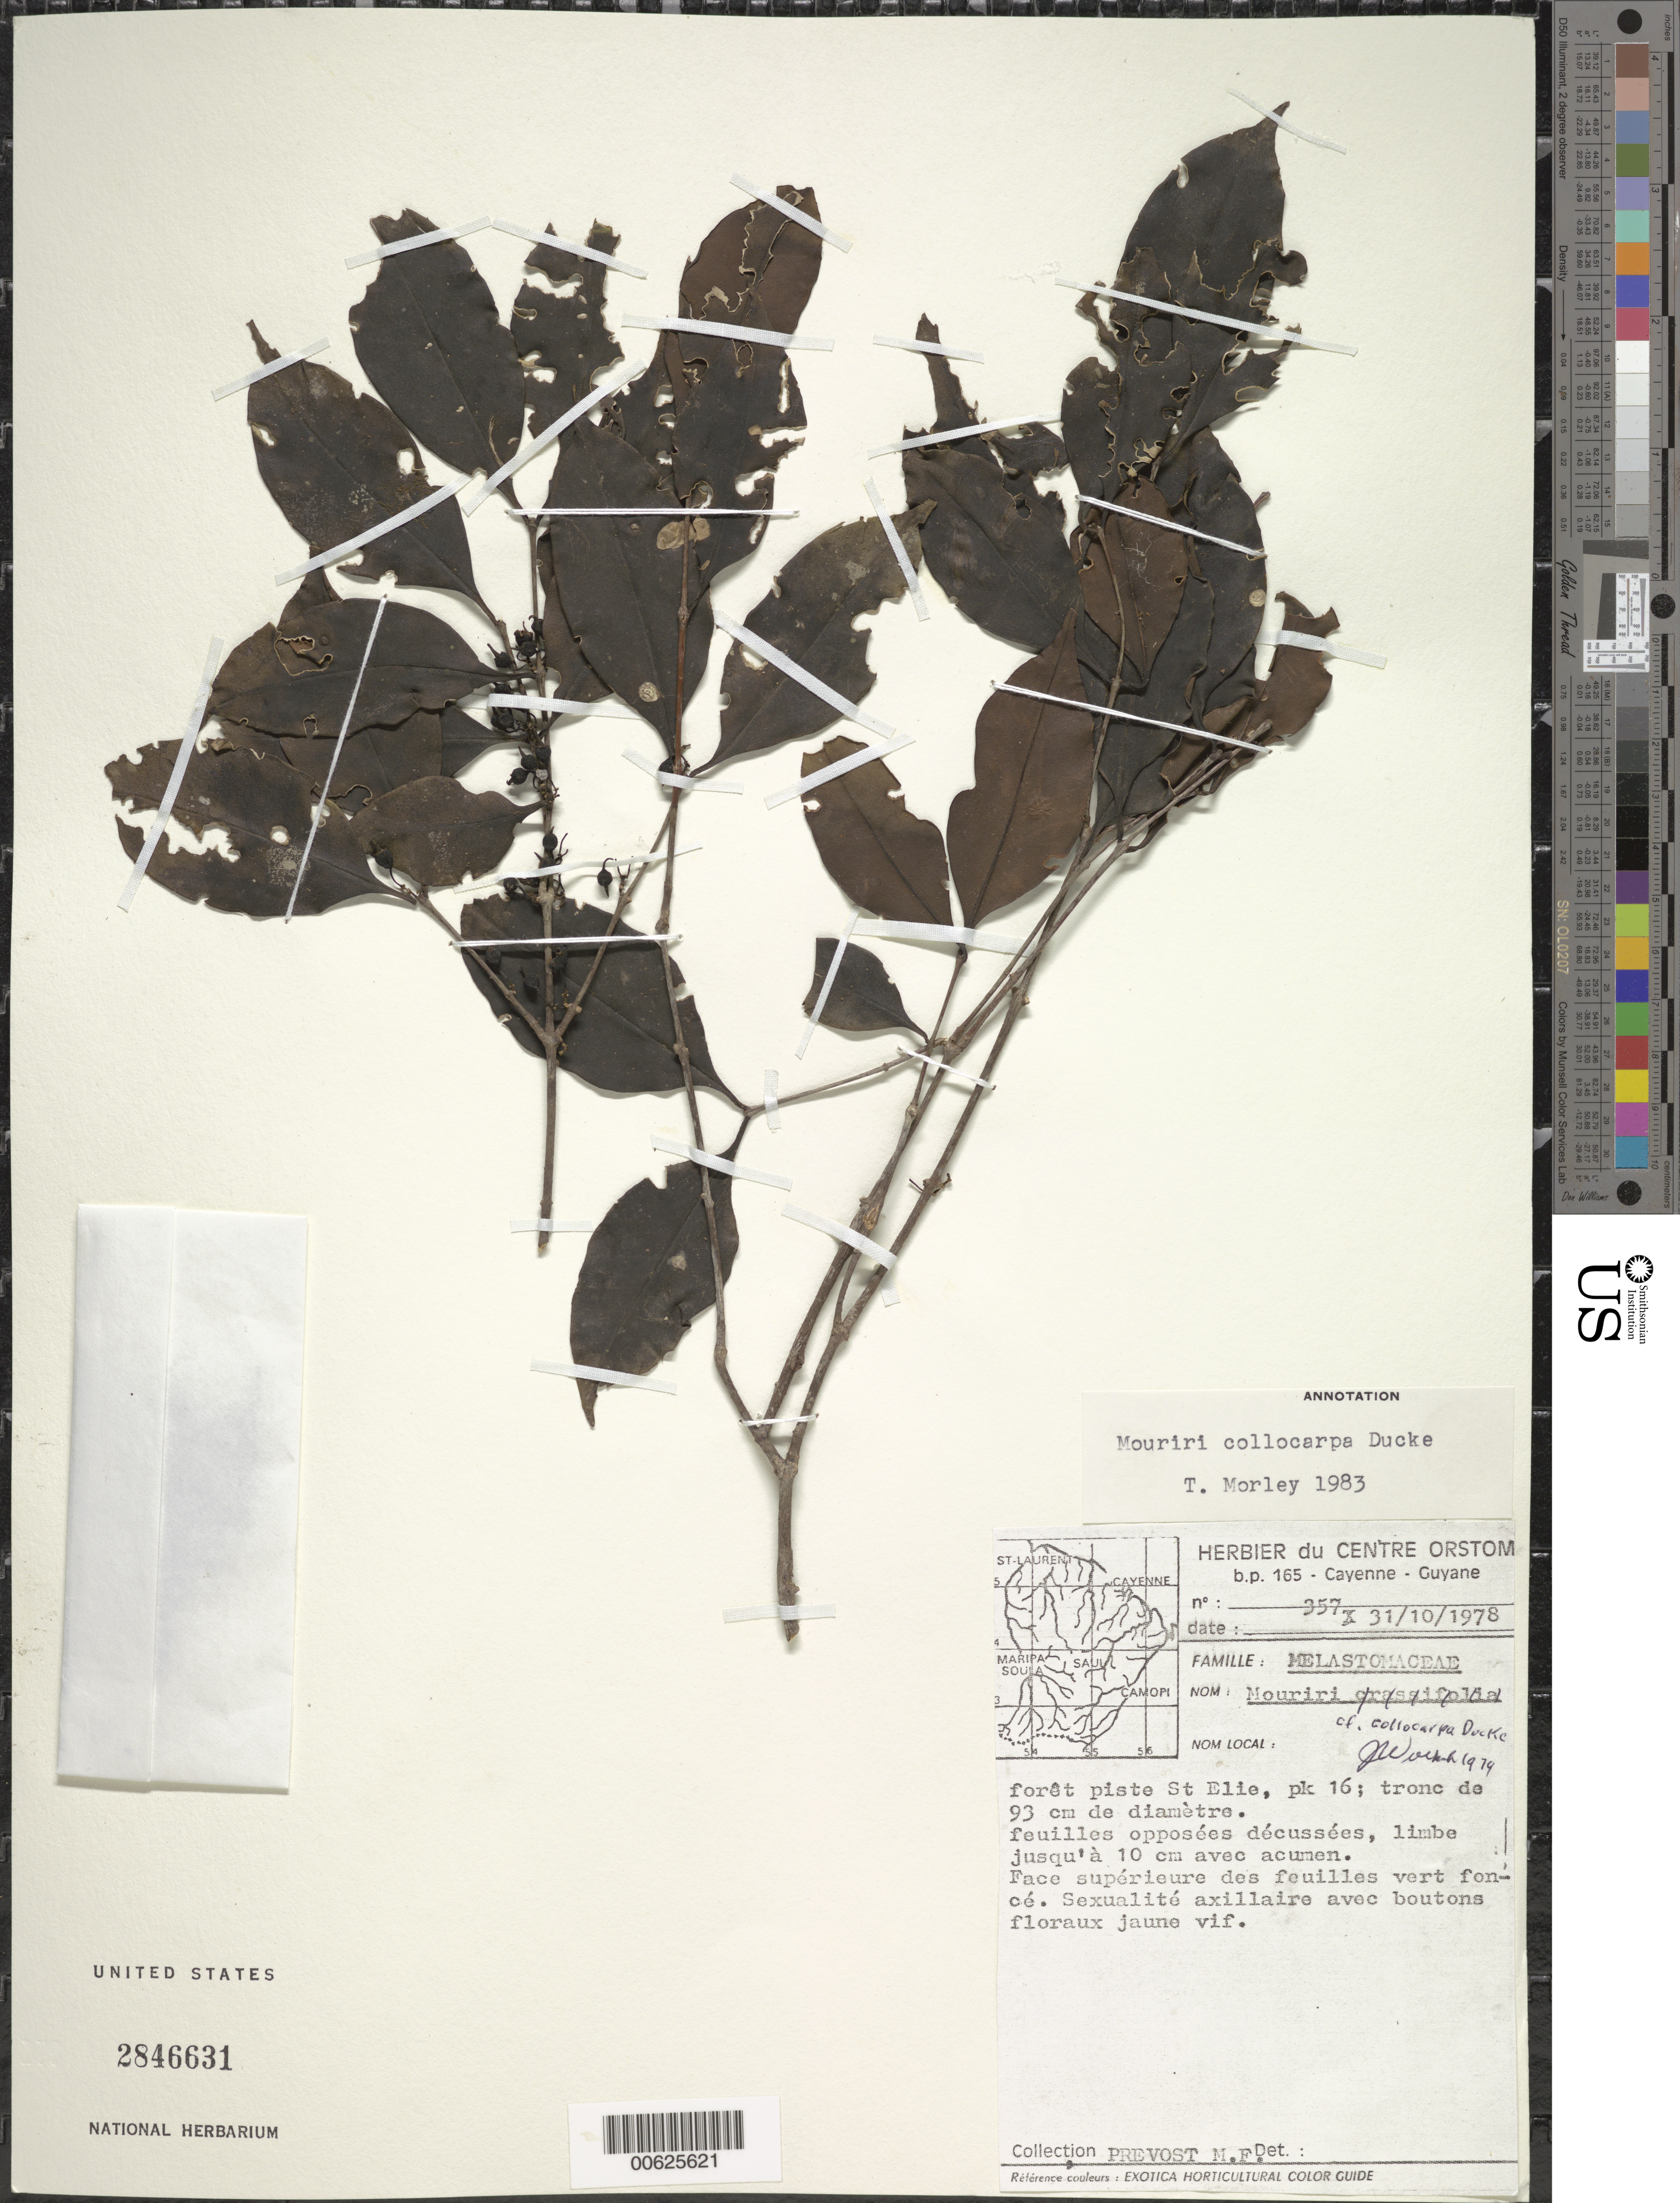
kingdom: Plantae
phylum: Tracheophyta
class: Magnoliopsida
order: Myrtales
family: Melastomataceae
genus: Mouriri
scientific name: Mouriri collocarpa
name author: Ducke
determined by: Morley, T.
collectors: M.-F. Prévost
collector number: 357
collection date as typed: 31-Oct-78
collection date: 1978-10-31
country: French Guiana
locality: Piste de Saint-Élie, pk. 16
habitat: Foret piste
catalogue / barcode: US 2846631